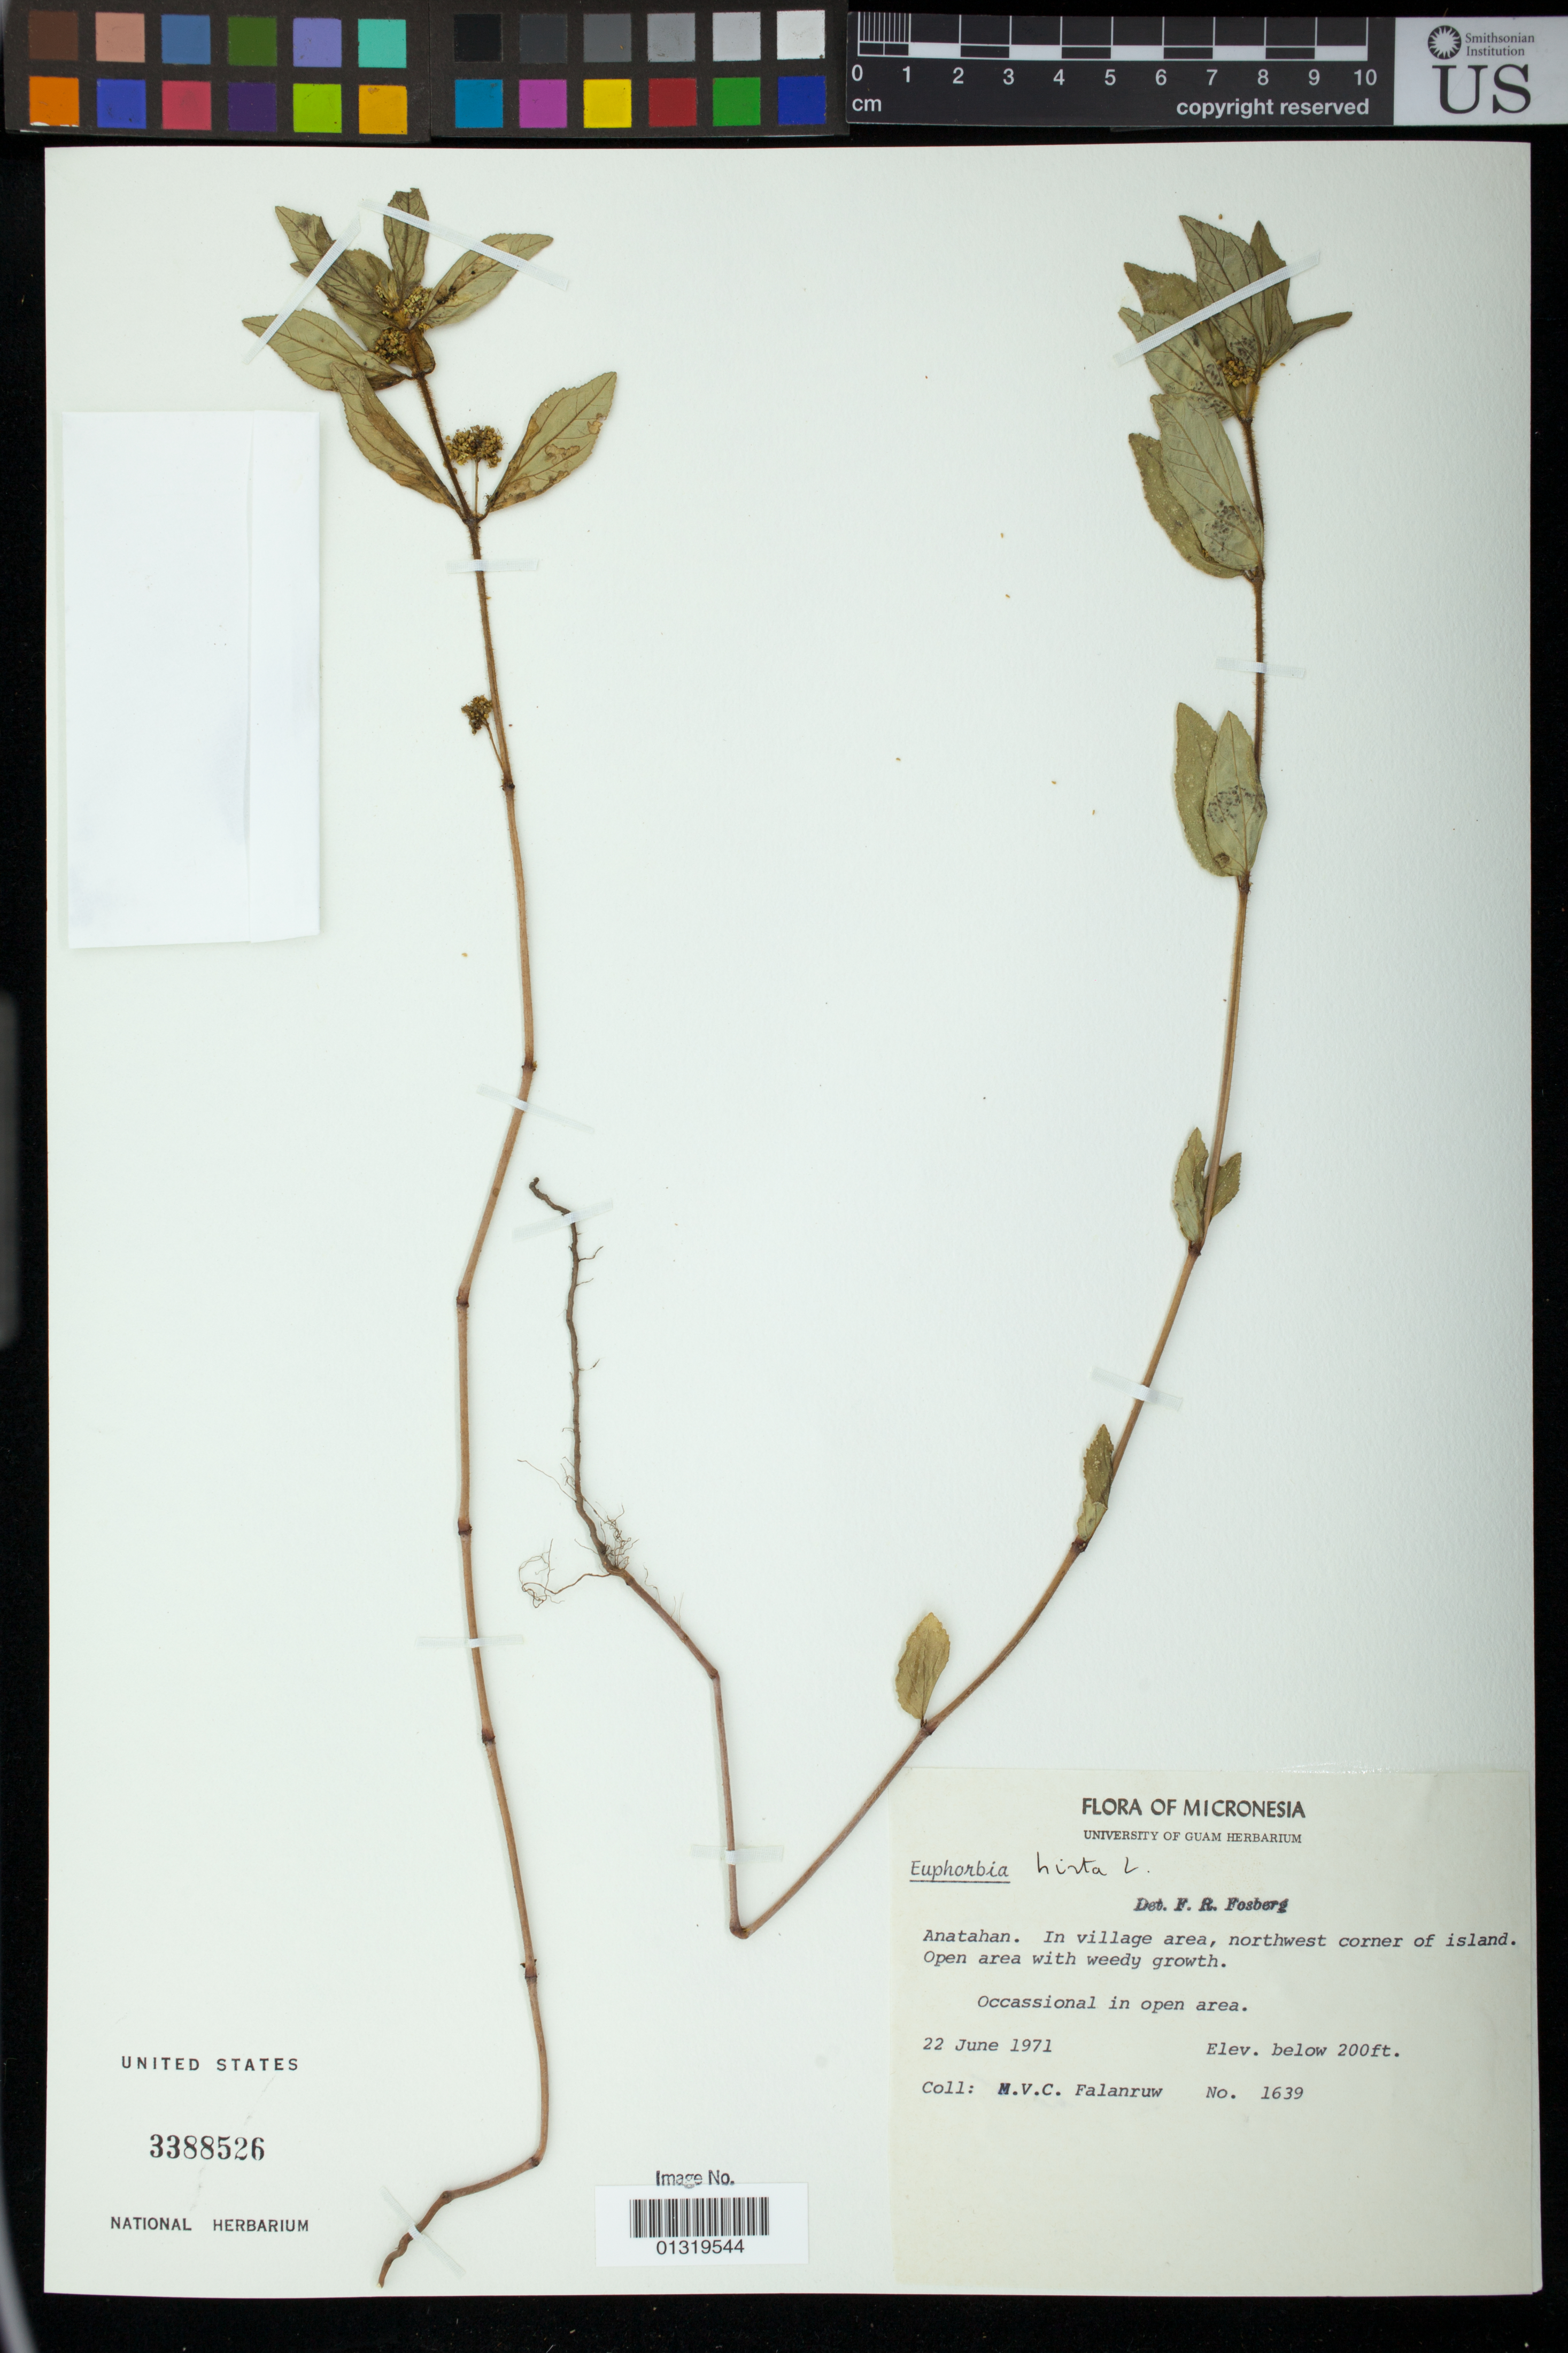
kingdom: Plantae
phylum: Tracheophyta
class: Magnoliopsida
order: Malpighiales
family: Euphorbiaceae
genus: Euphorbia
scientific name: Euphorbia hirta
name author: L.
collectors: M. V. Falanruw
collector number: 1639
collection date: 1971-06-22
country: Northern Mariana Islands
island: Anatahan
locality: Anatahan.; In village area, northwest corner of island.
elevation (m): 0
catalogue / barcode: US 3388526